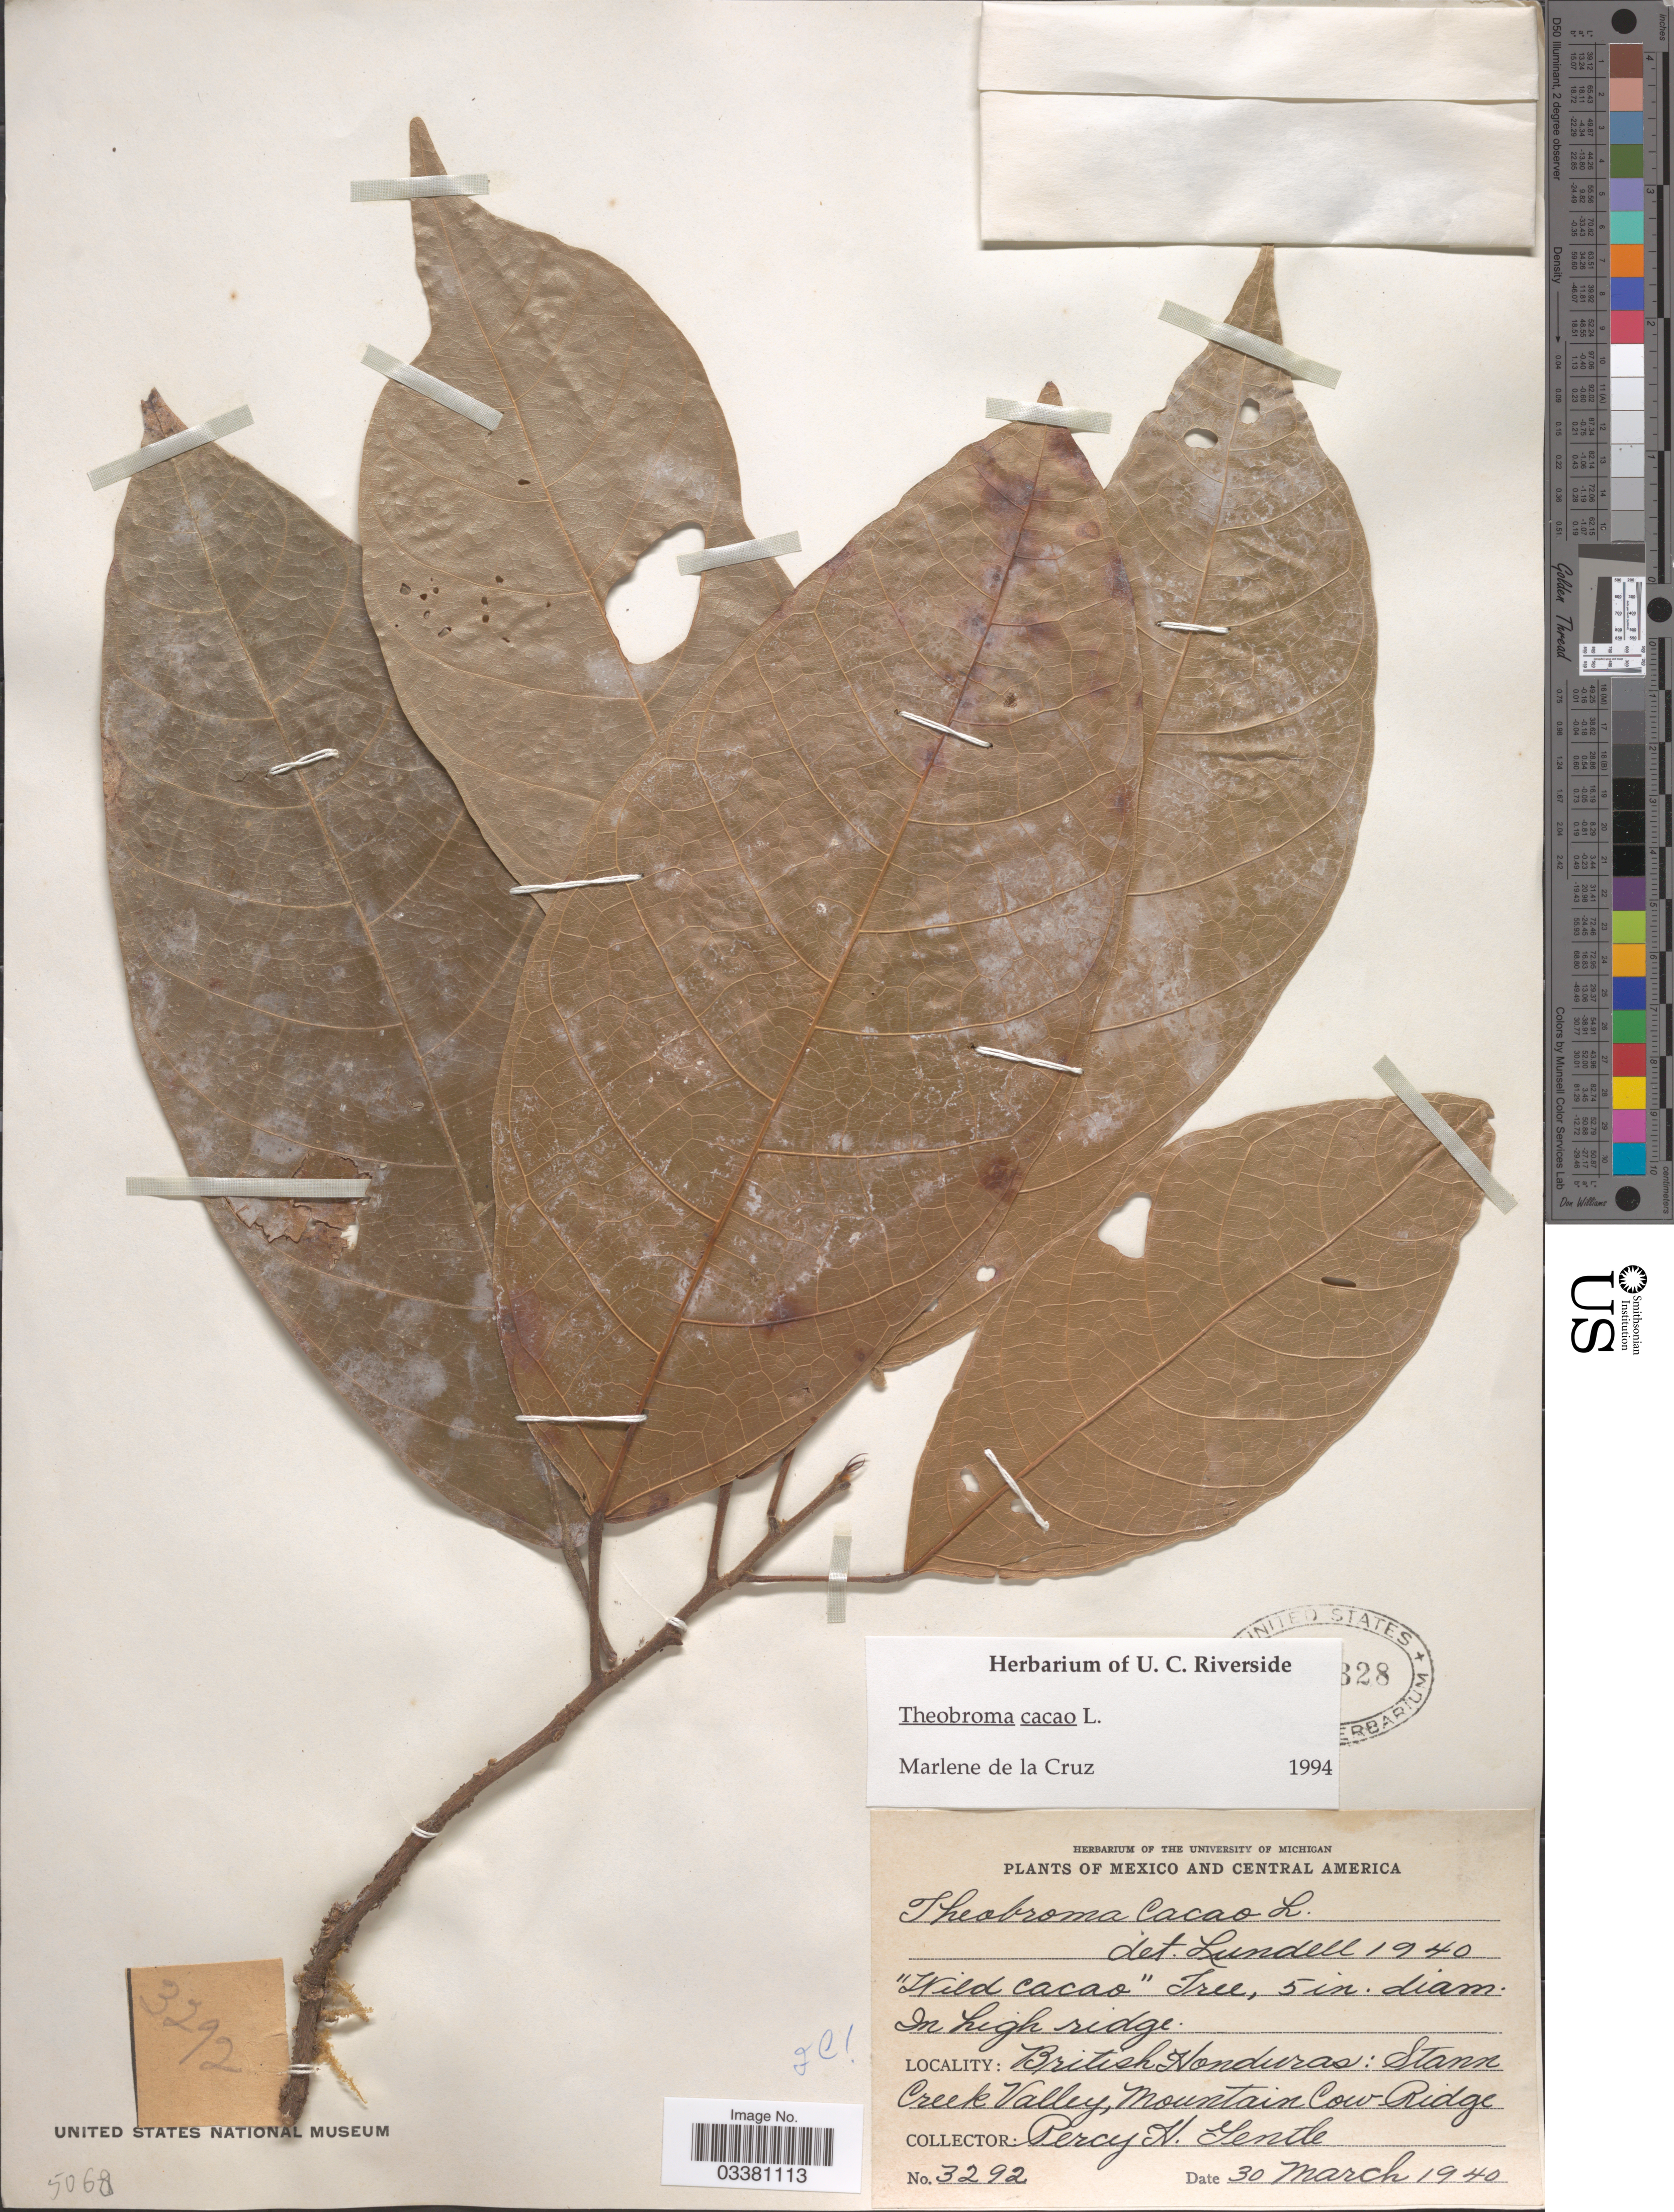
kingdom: Plantae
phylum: Tracheophyta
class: Magnoliopsida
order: Malvales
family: Malvaceae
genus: Theobroma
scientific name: Theobroma cacao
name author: L.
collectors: P. H. Gentle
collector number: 3292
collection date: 1940-03-30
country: Belize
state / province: Stann Creek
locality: British Honduras: Stann Creek Valley, Mountain Cow Ridge.